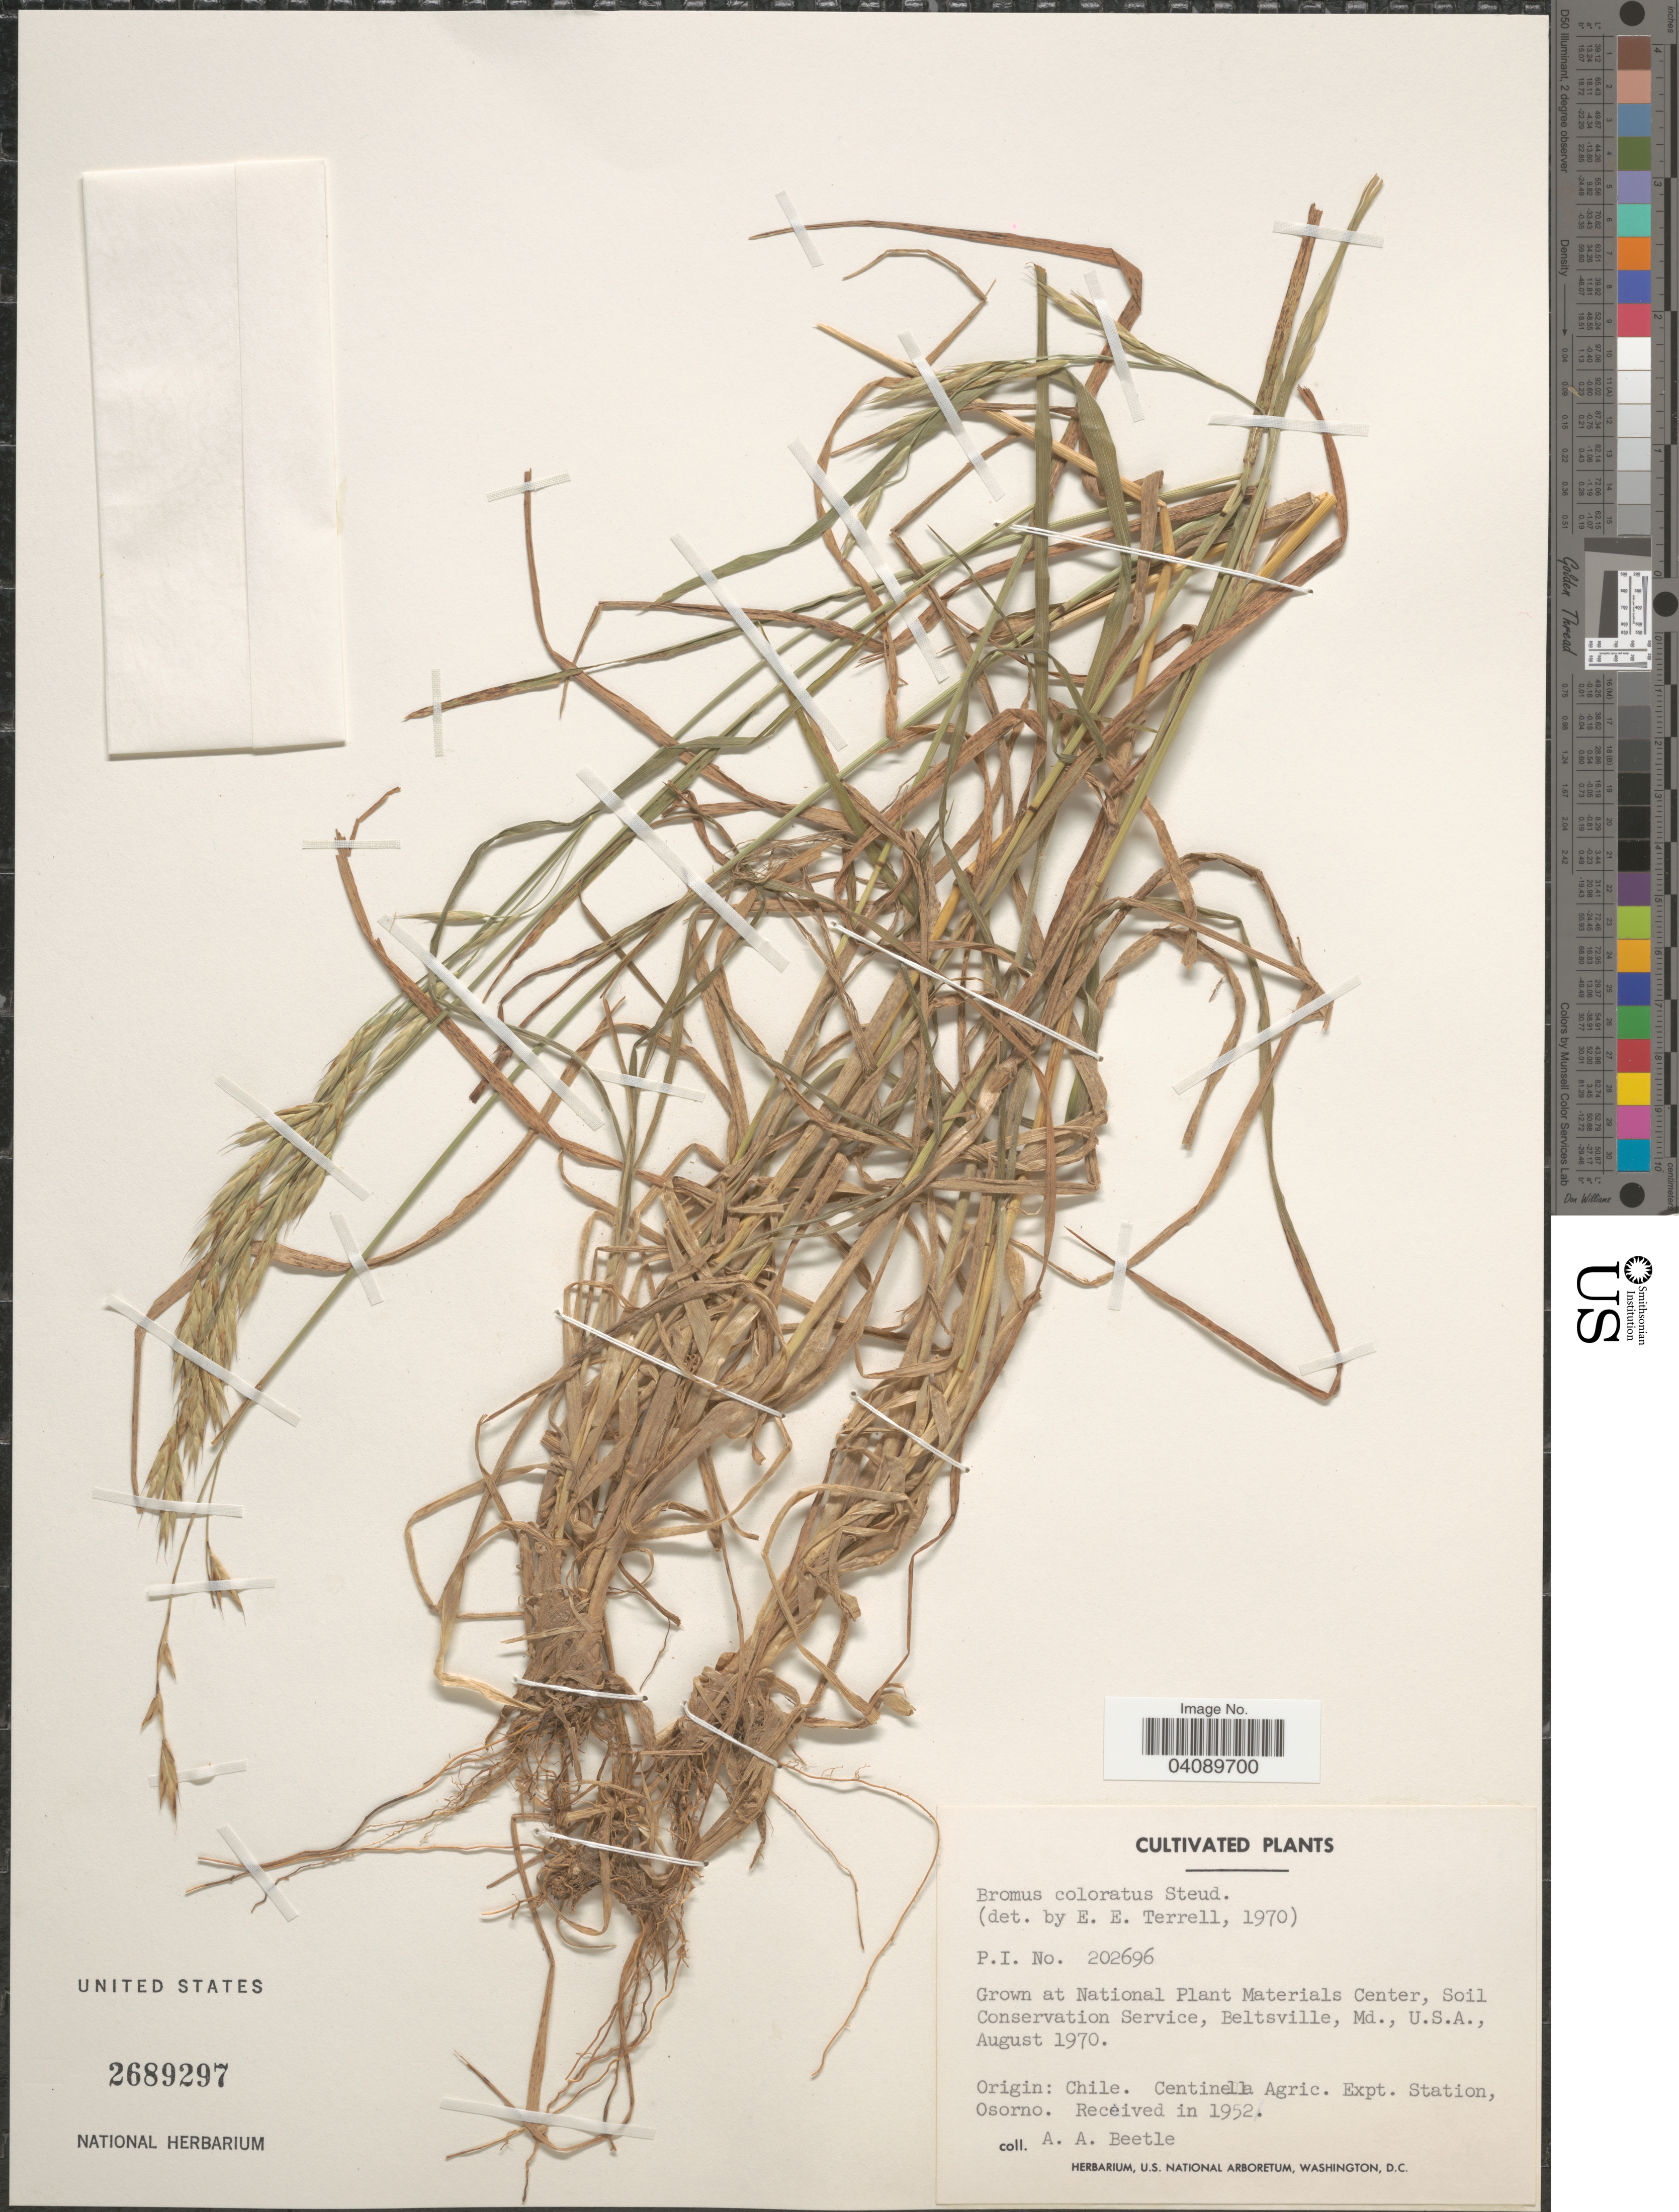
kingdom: Plantae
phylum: Tracheophyta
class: Liliopsida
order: Poales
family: Poaceae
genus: Bromus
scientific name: Bromus coloratus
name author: Steud.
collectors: A. A. Beetle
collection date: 1970-08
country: United States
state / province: Maryland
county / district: Prince George's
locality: Grown at National Plant Materials Center, Soil Conservation Service, Beltsville. Herbarium, U.S. National Arboretum, Washington, D.C.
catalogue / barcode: US 2689297